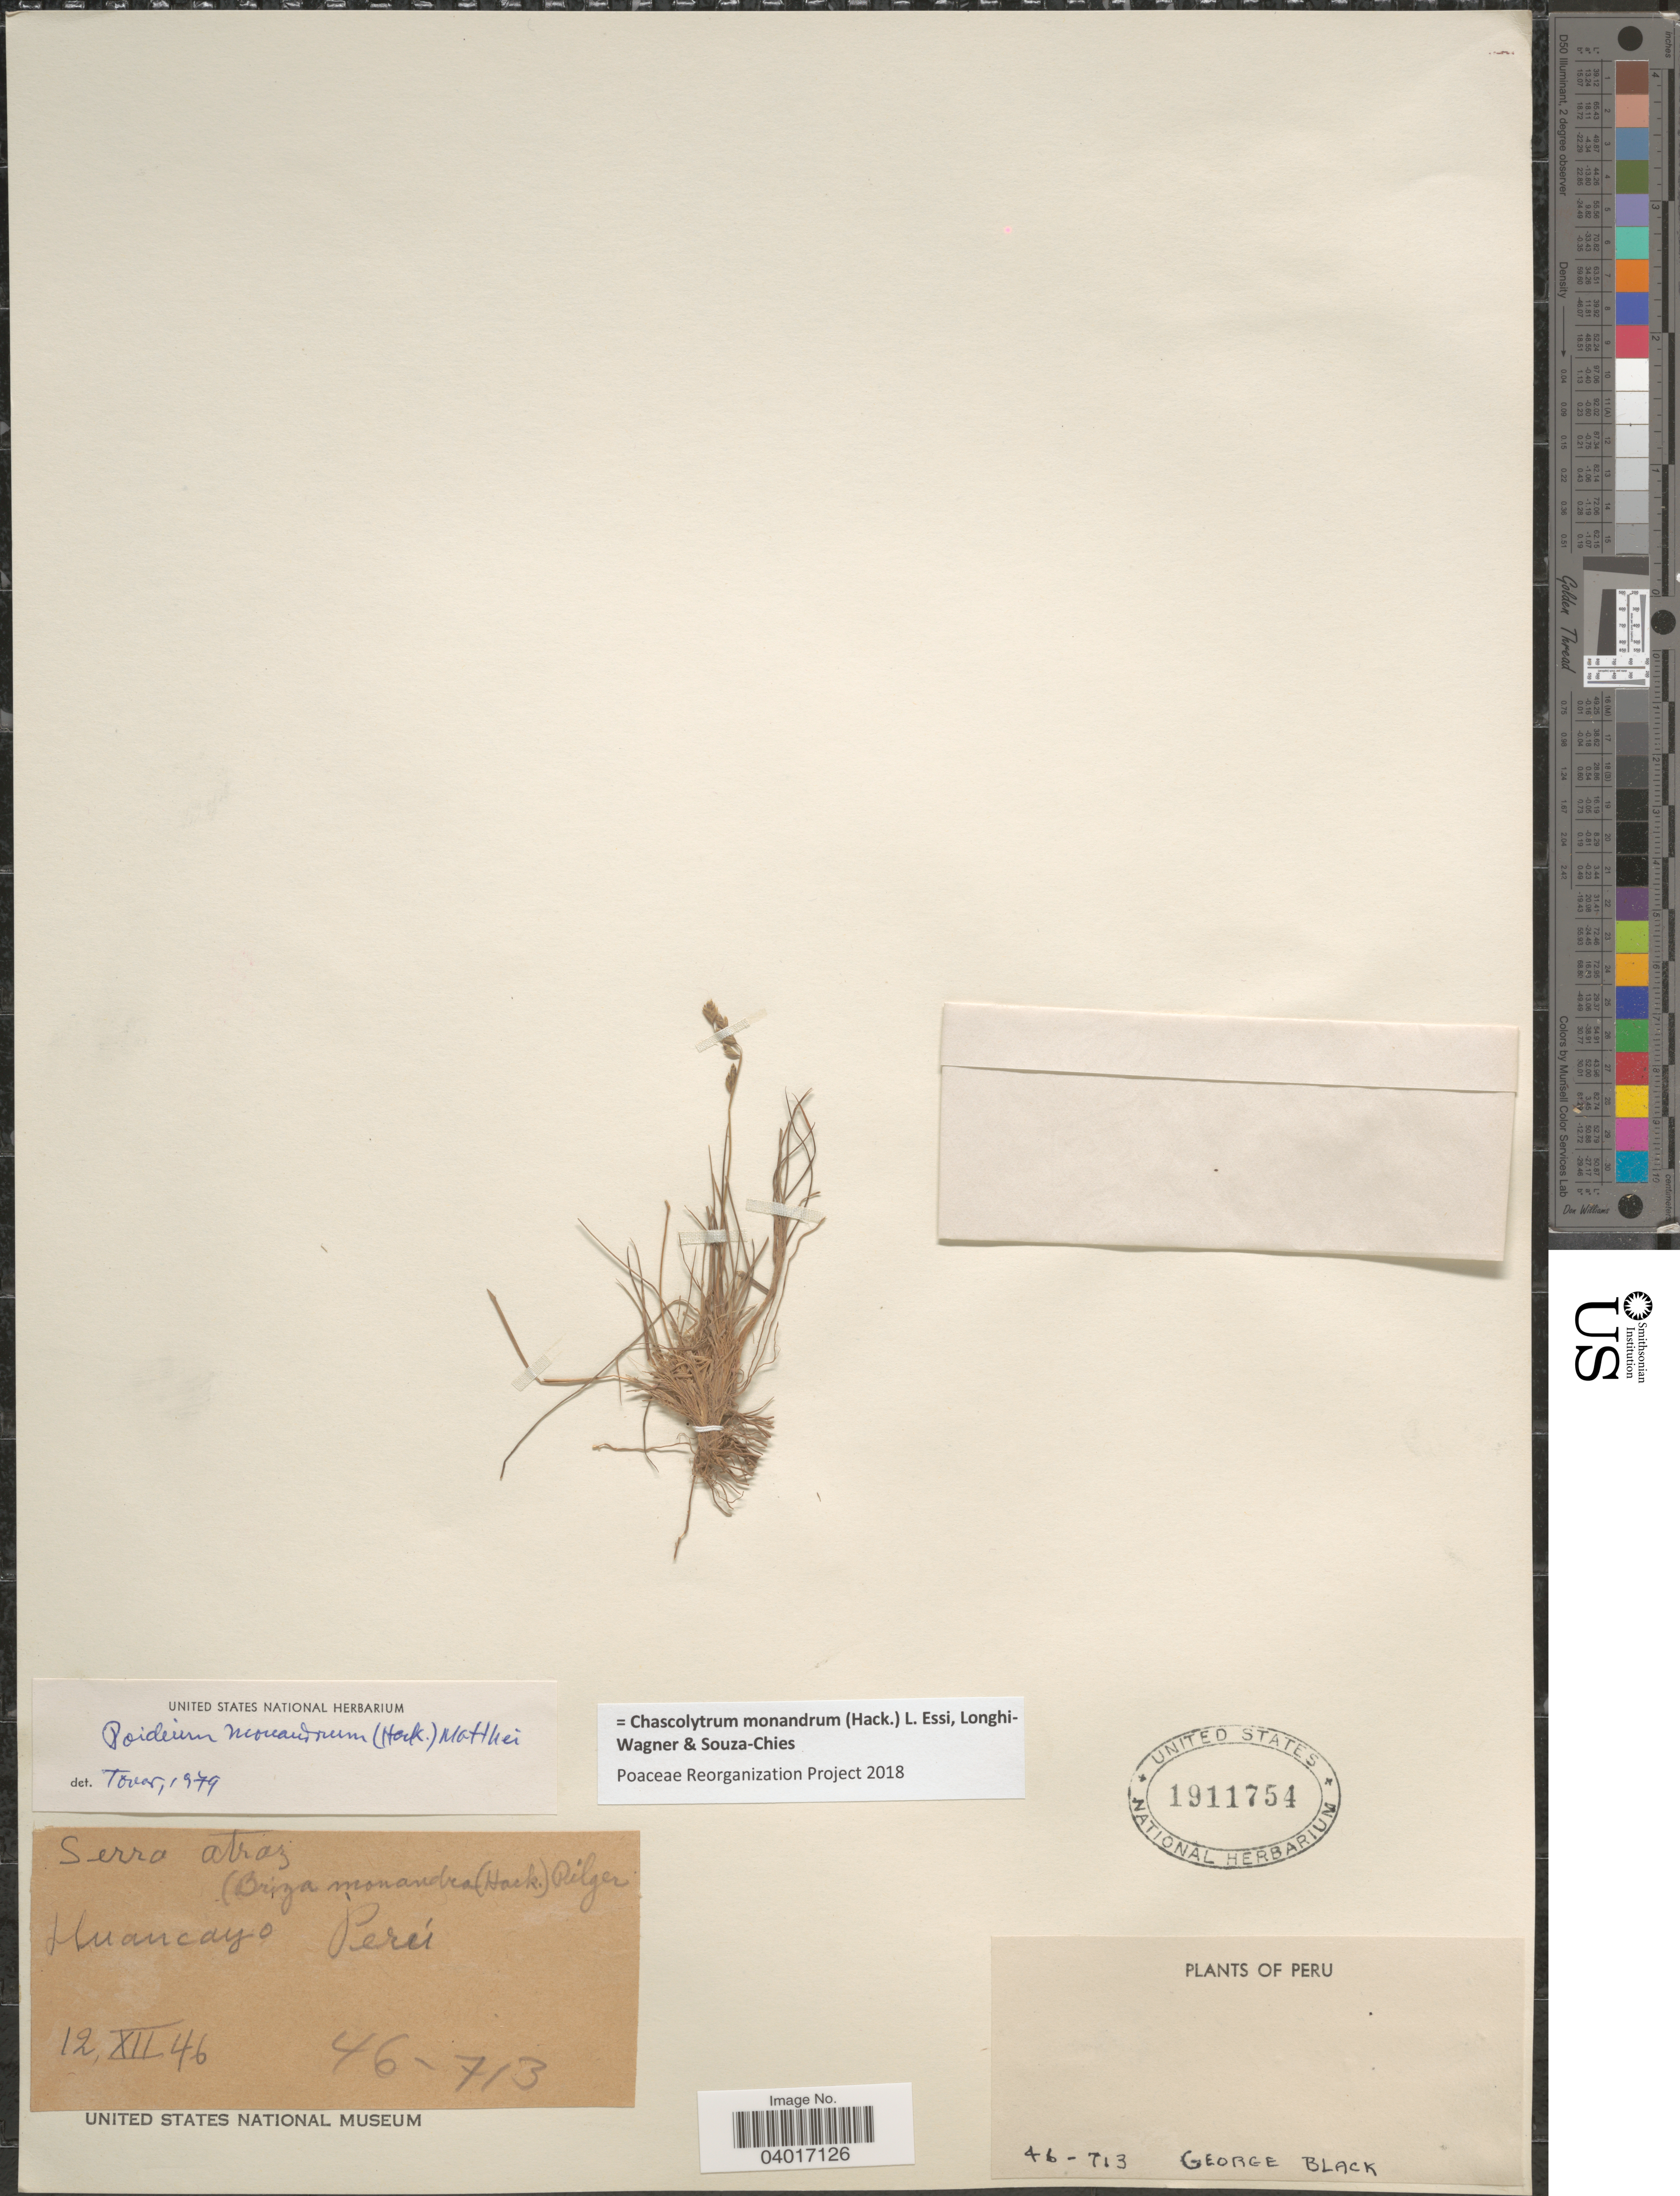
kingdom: Plantae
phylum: Tracheophyta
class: Liliopsida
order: Poales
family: Poaceae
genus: Chascolytrum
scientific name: Chascolytrum monandrum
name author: (Hack.) L. Essi et al.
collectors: G. A. Black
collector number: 46-713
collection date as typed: Transcribed d/m/y: 12/12/46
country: Peru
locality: Huancayo.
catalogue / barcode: US 1911754